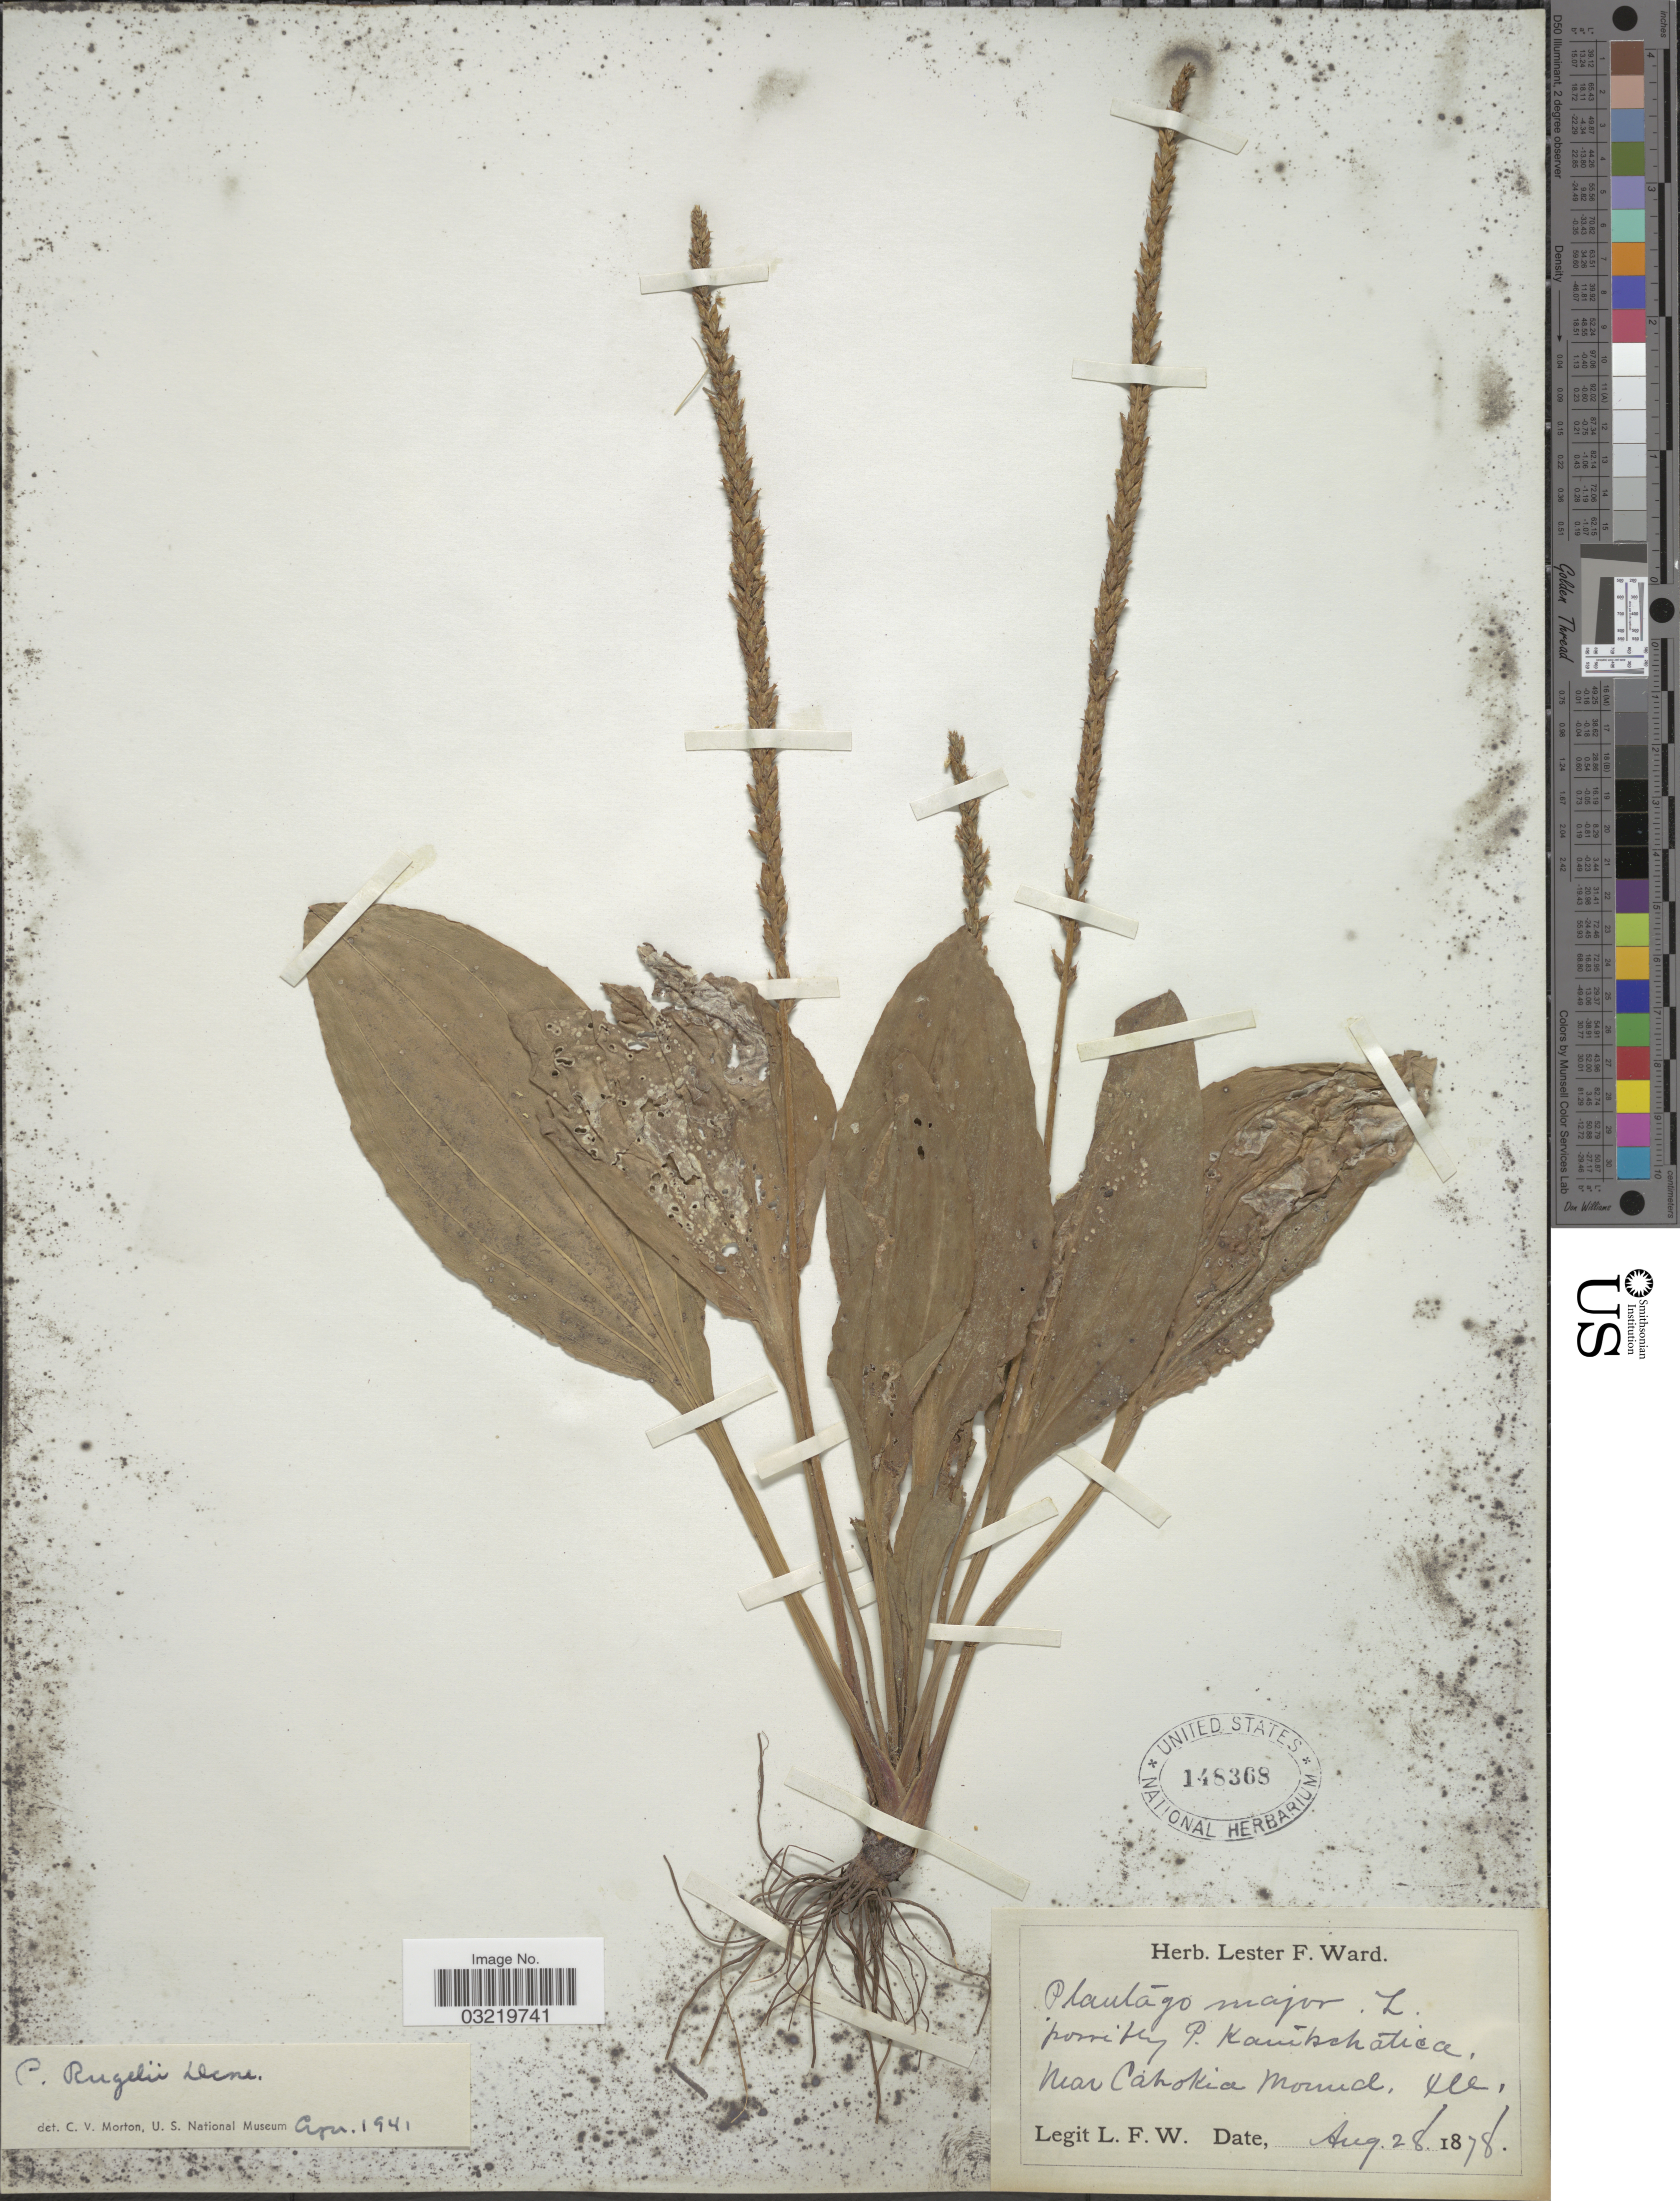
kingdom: Plantae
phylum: Tracheophyta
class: Magnoliopsida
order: Lamiales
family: Plantaginaceae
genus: Plantago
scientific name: Plantago rugelii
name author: Decne.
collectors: L. F. Ward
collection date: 1878-08-28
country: United States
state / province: Illinois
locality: Near Cahokia Mound.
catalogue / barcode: US 148368